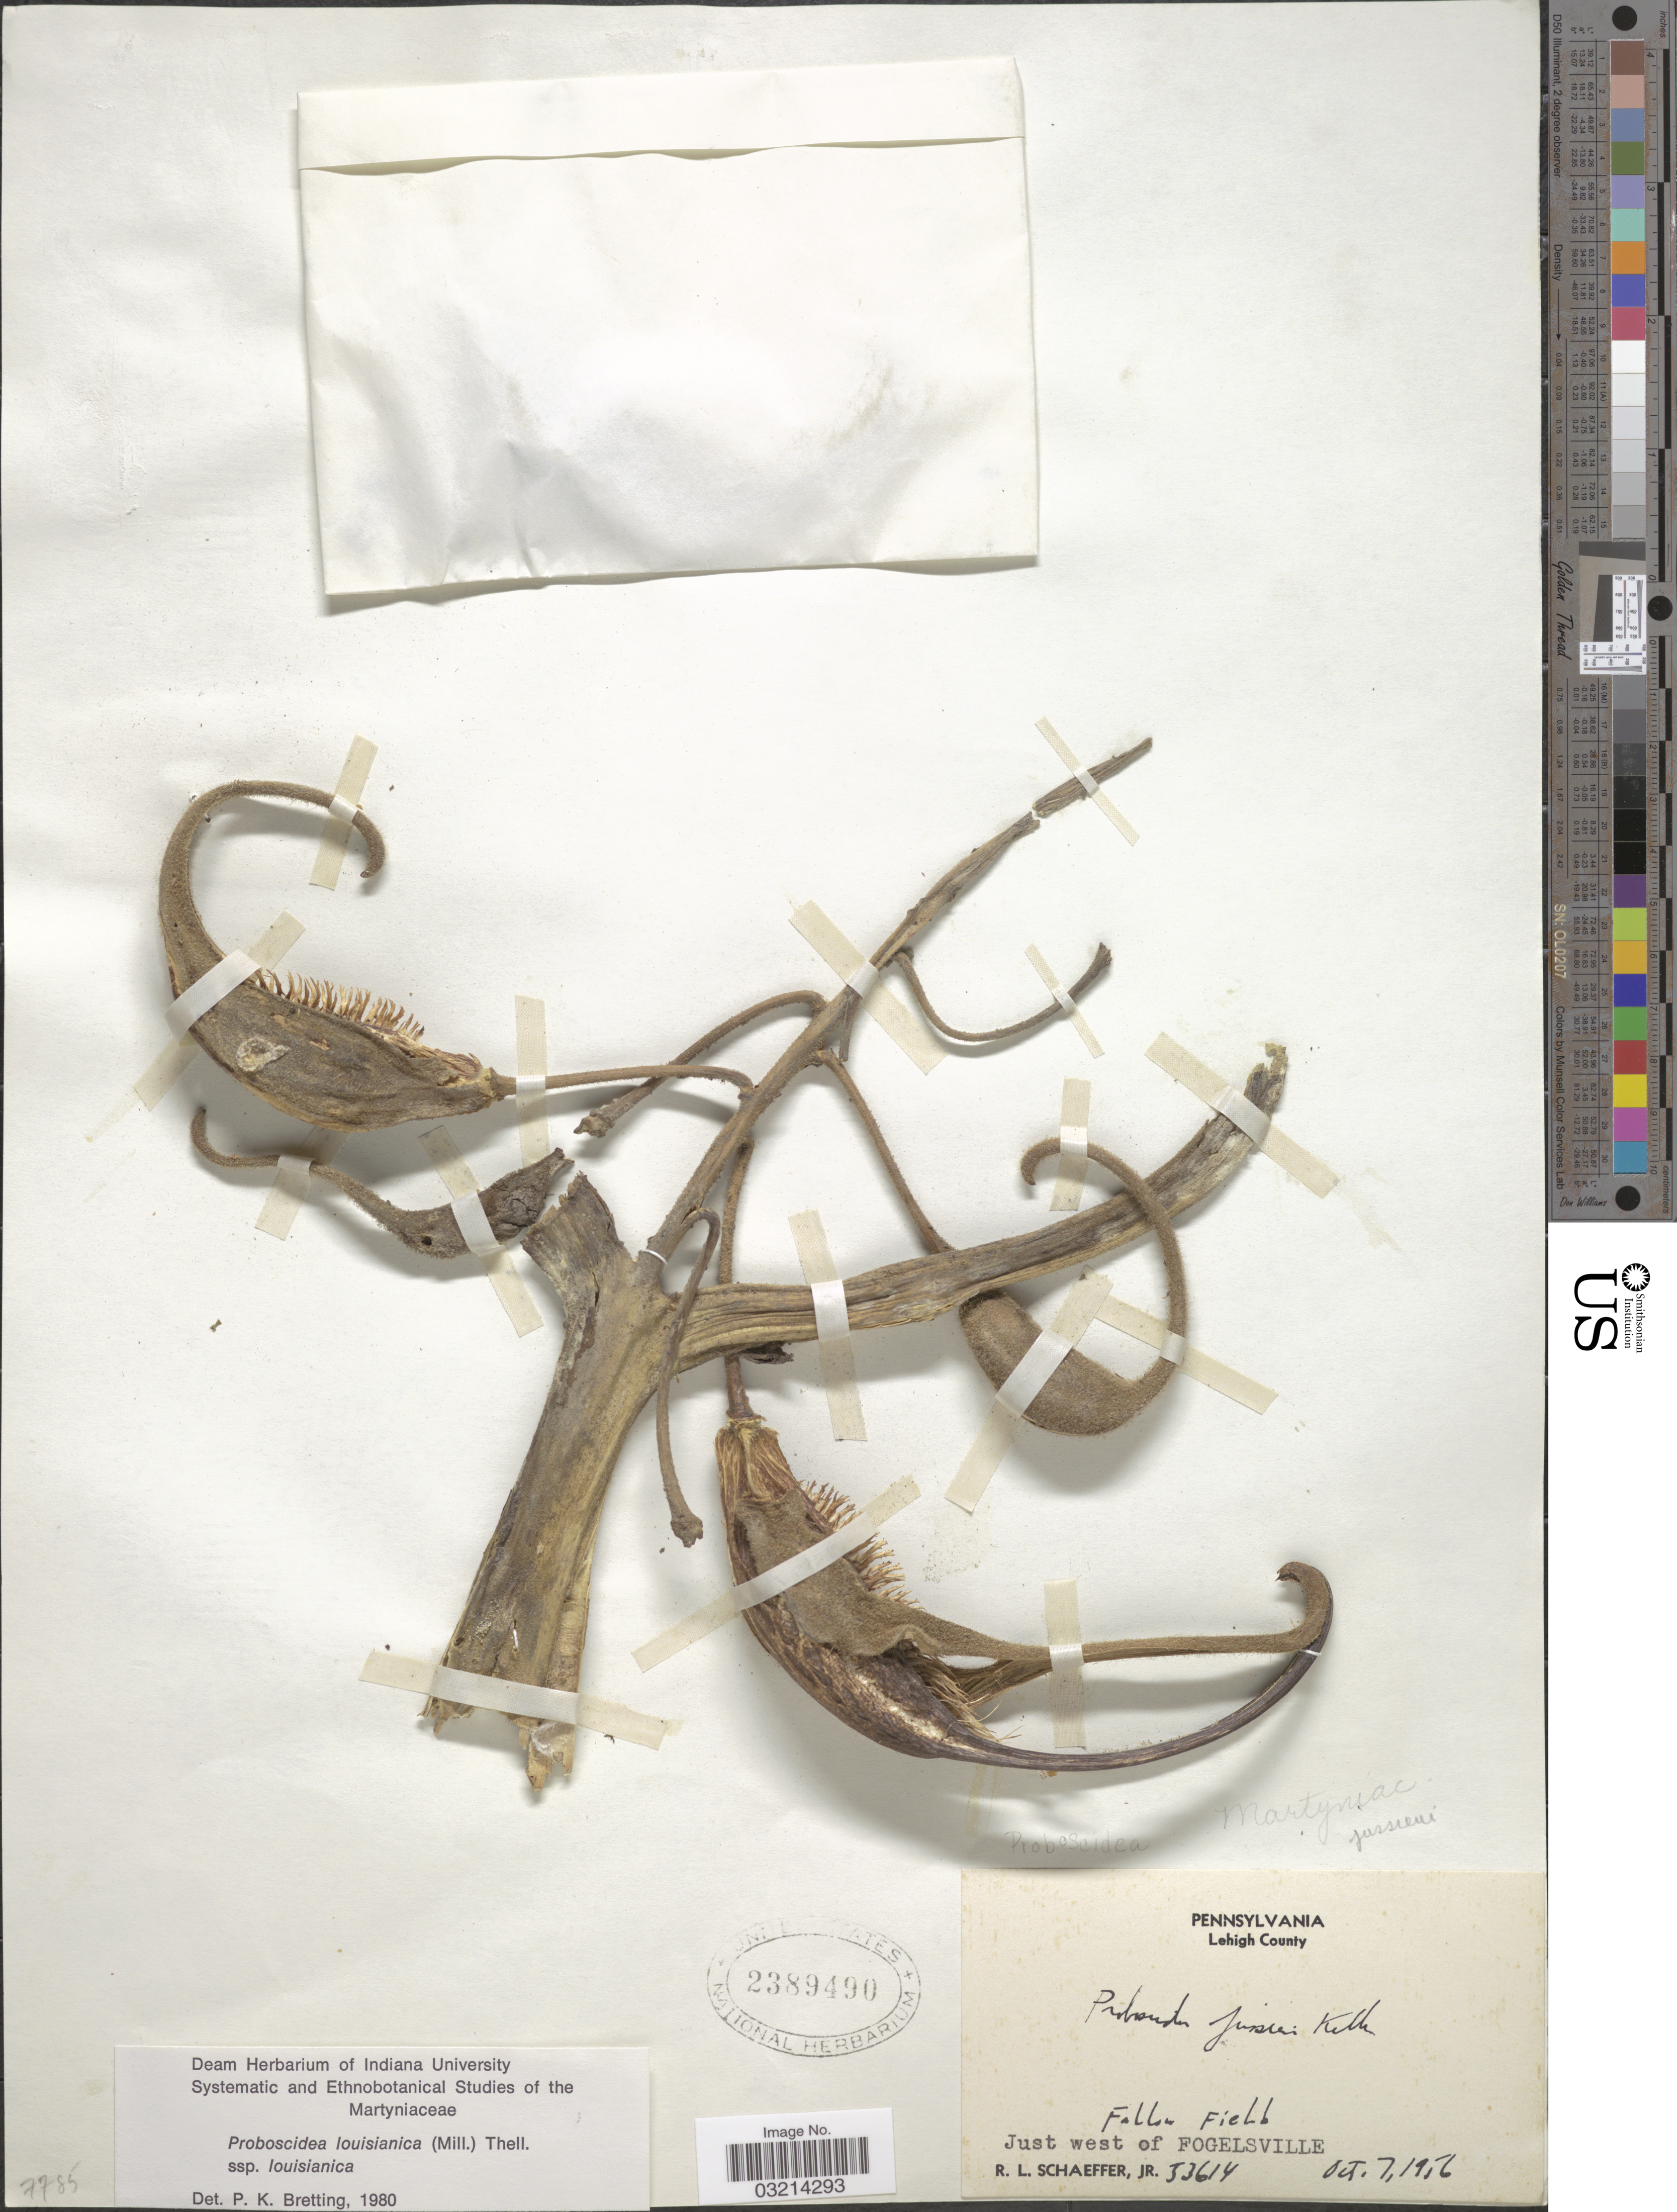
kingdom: Plantae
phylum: Tracheophyta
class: Magnoliopsida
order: Lamiales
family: Martyniaceae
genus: Proboscidea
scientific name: Proboscidea louisianica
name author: Thell.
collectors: R. L. Schaeffer Jr.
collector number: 53614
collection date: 1956-10-07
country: United States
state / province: Pennsylvania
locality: Lehigh County. Just west of Fogelsville.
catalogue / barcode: US 2389490